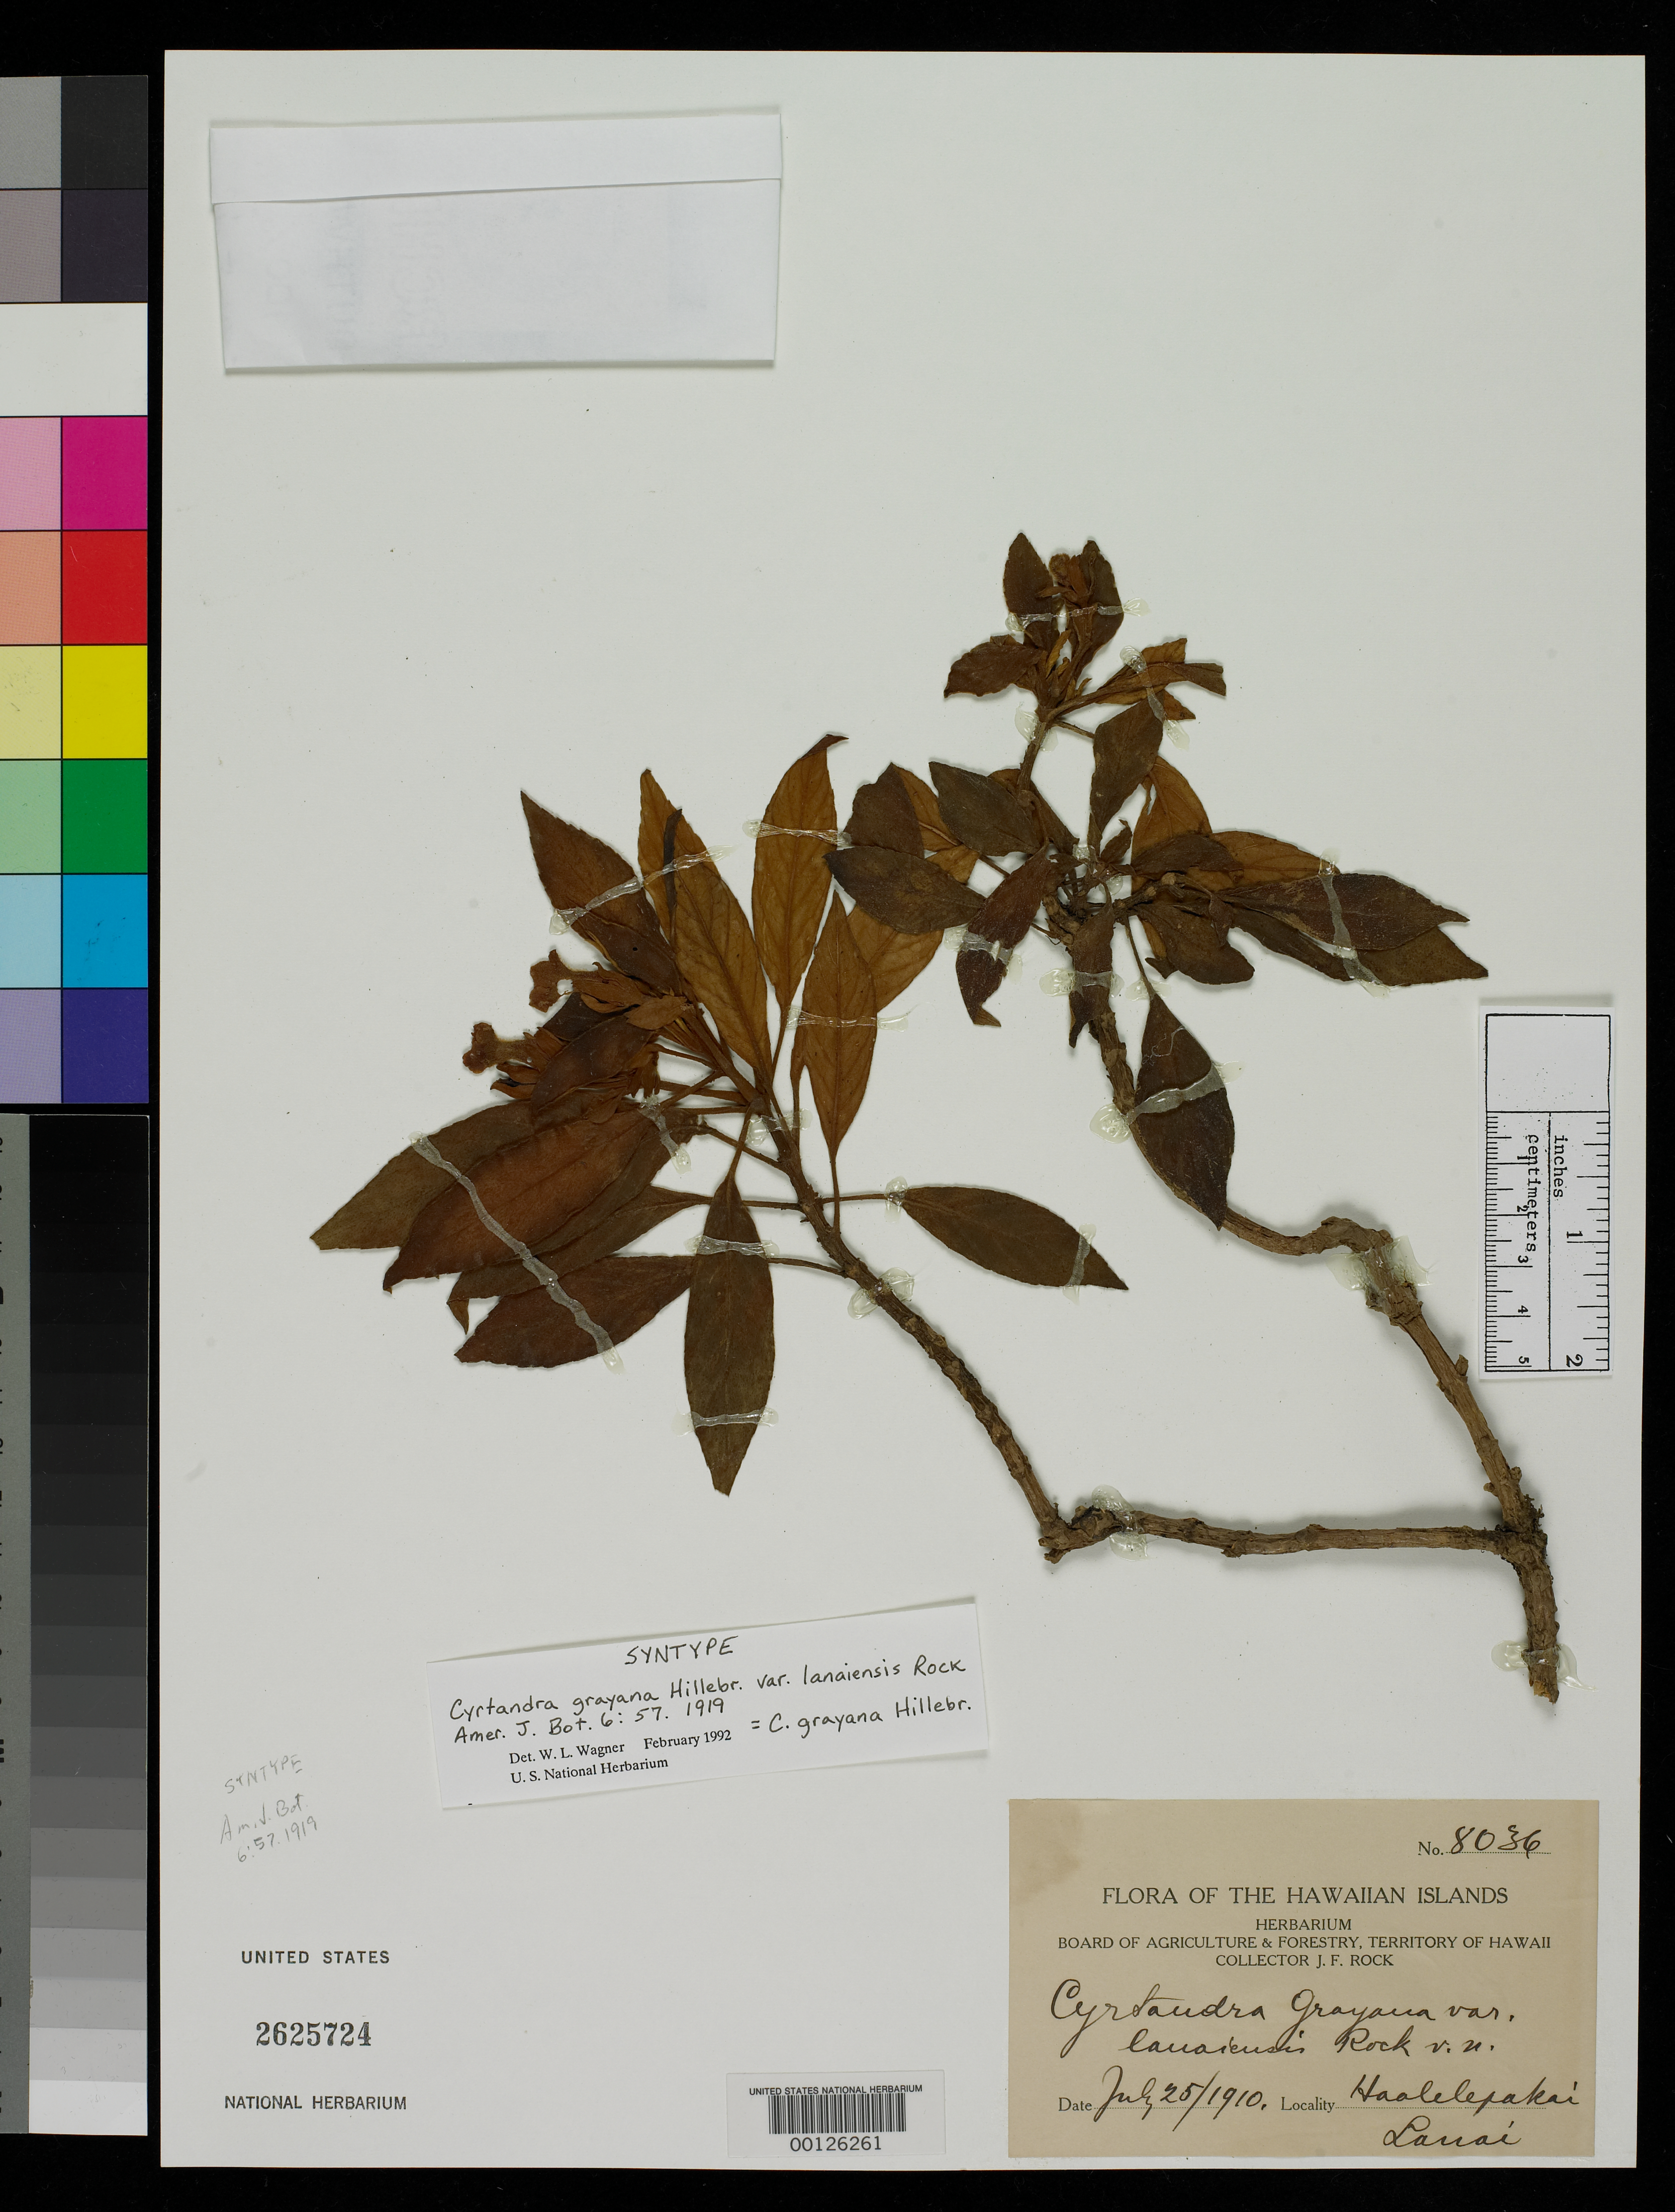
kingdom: Plantae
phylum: Tracheophyta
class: Magnoliopsida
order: Lamiales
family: Gesneriaceae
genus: Cyrtandra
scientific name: Cyrtandra grayana var. lanaiensis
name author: Rock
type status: Syntype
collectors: J. F. Rock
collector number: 8036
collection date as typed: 25 Jul 1910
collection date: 1910-07-25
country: United States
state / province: Hawaii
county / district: Maui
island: Lana'i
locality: Haalelepakai, Lanai.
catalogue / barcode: US 2625724